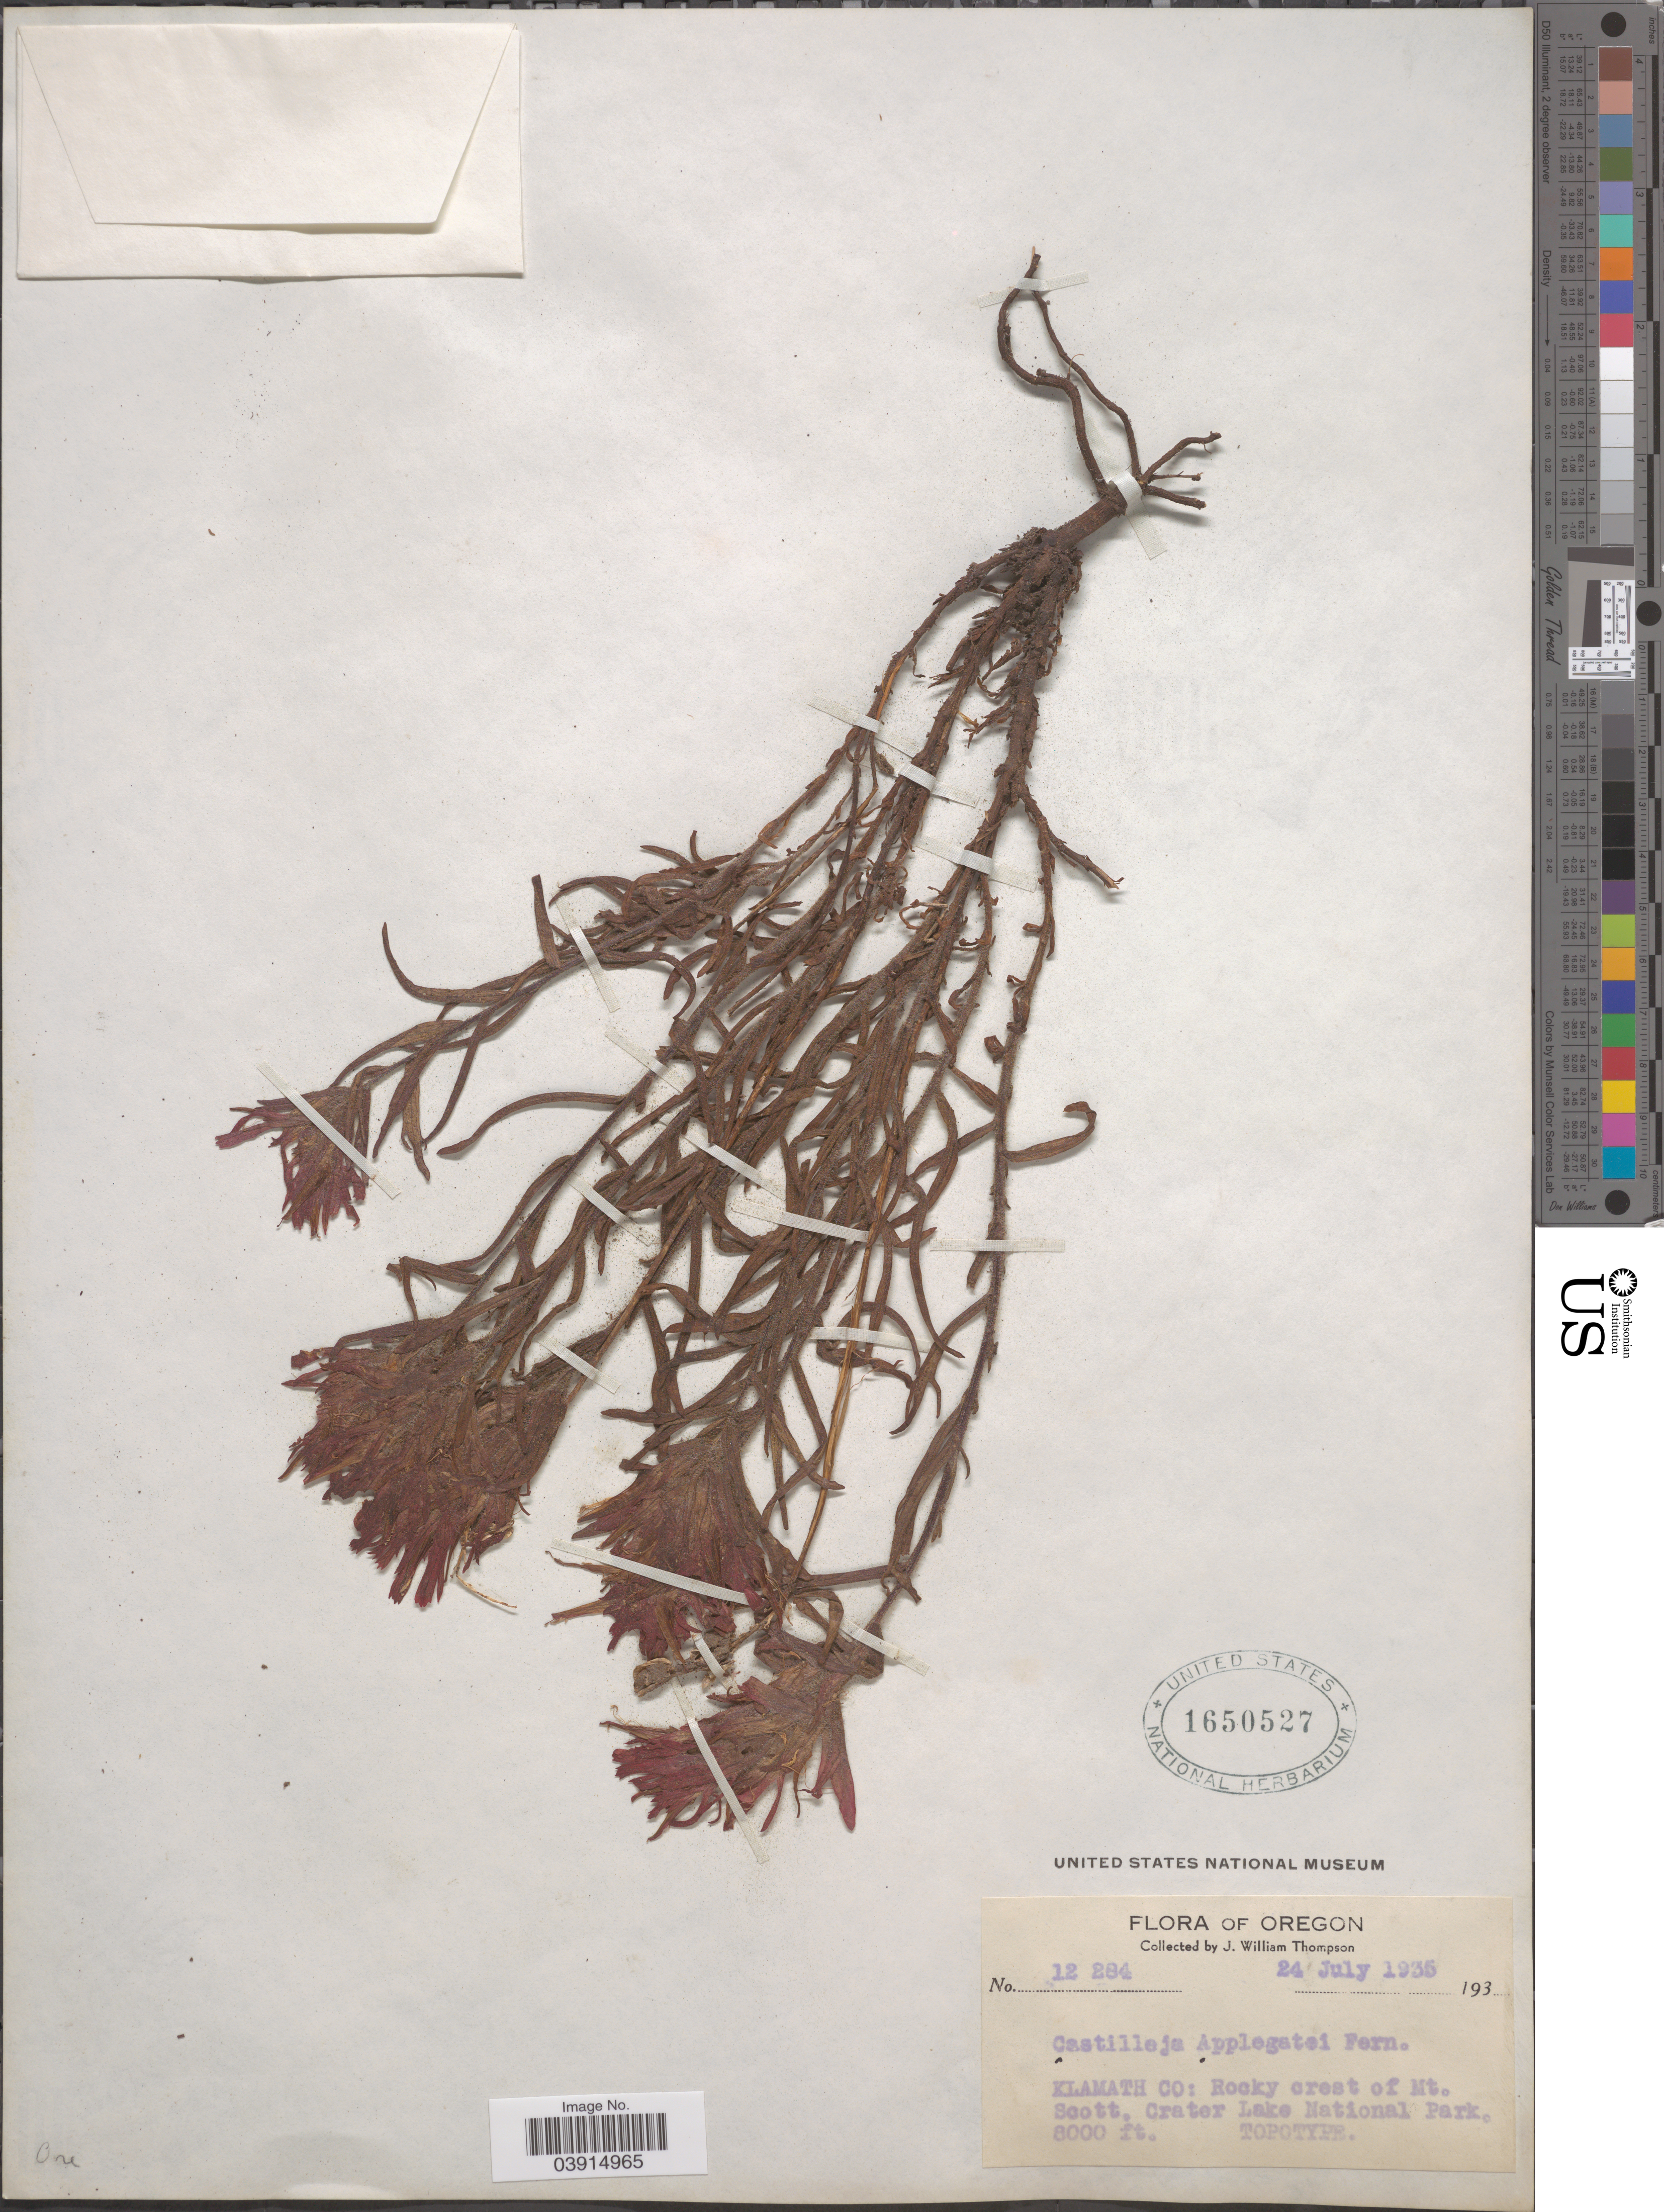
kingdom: Plantae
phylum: Tracheophyta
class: Magnoliopsida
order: Lamiales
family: Orobanchaceae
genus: Castilleja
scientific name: Castilleja sp.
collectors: J. W. Thompson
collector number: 12284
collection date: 1935-07-24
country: United States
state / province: Oregon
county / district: Klamath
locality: Klamath Co: Rocky crest of Mt. Scott, Crater Lake National Park.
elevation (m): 2438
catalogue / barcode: US 1650527